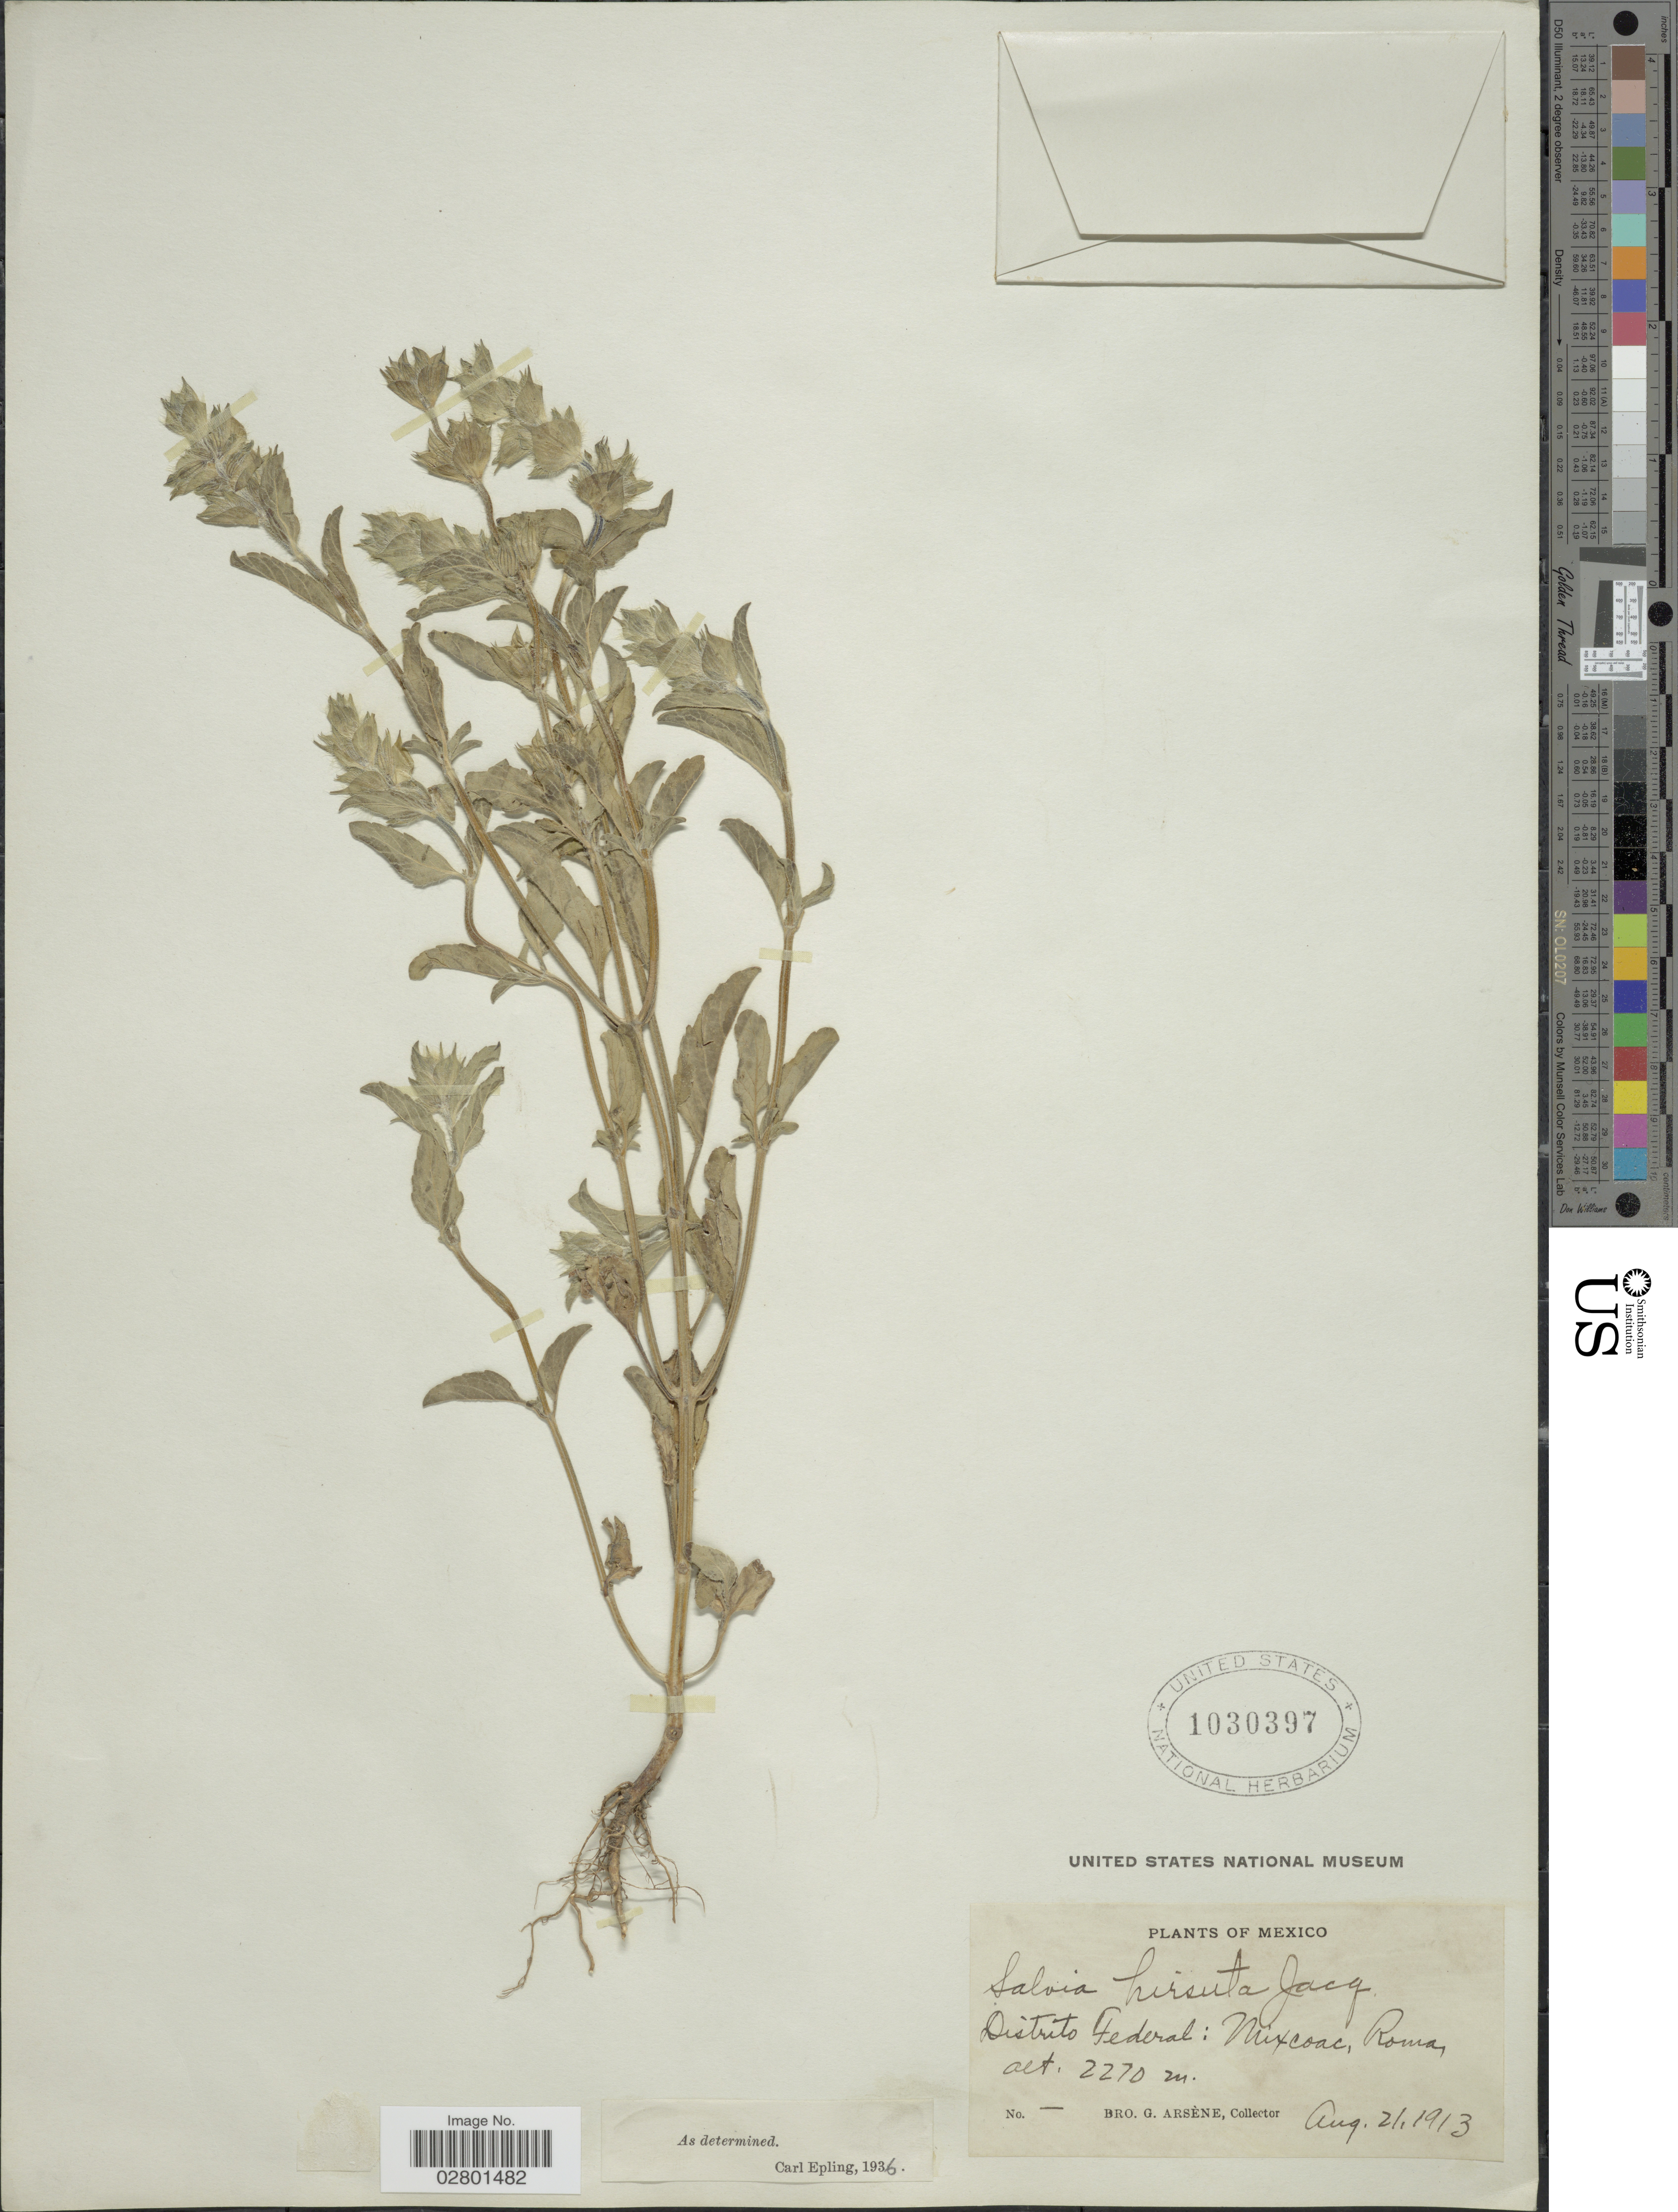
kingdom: Plantae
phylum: Tracheophyta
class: Magnoliopsida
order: Lamiales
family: Lamiaceae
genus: Salvia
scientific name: Salvia hirsuta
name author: Jacq.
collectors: Bro. G. Arsène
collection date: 1913-08-21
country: Mexico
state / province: Distrito Federal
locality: Mixcoac, Roma.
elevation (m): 2270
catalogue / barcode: US 1030397